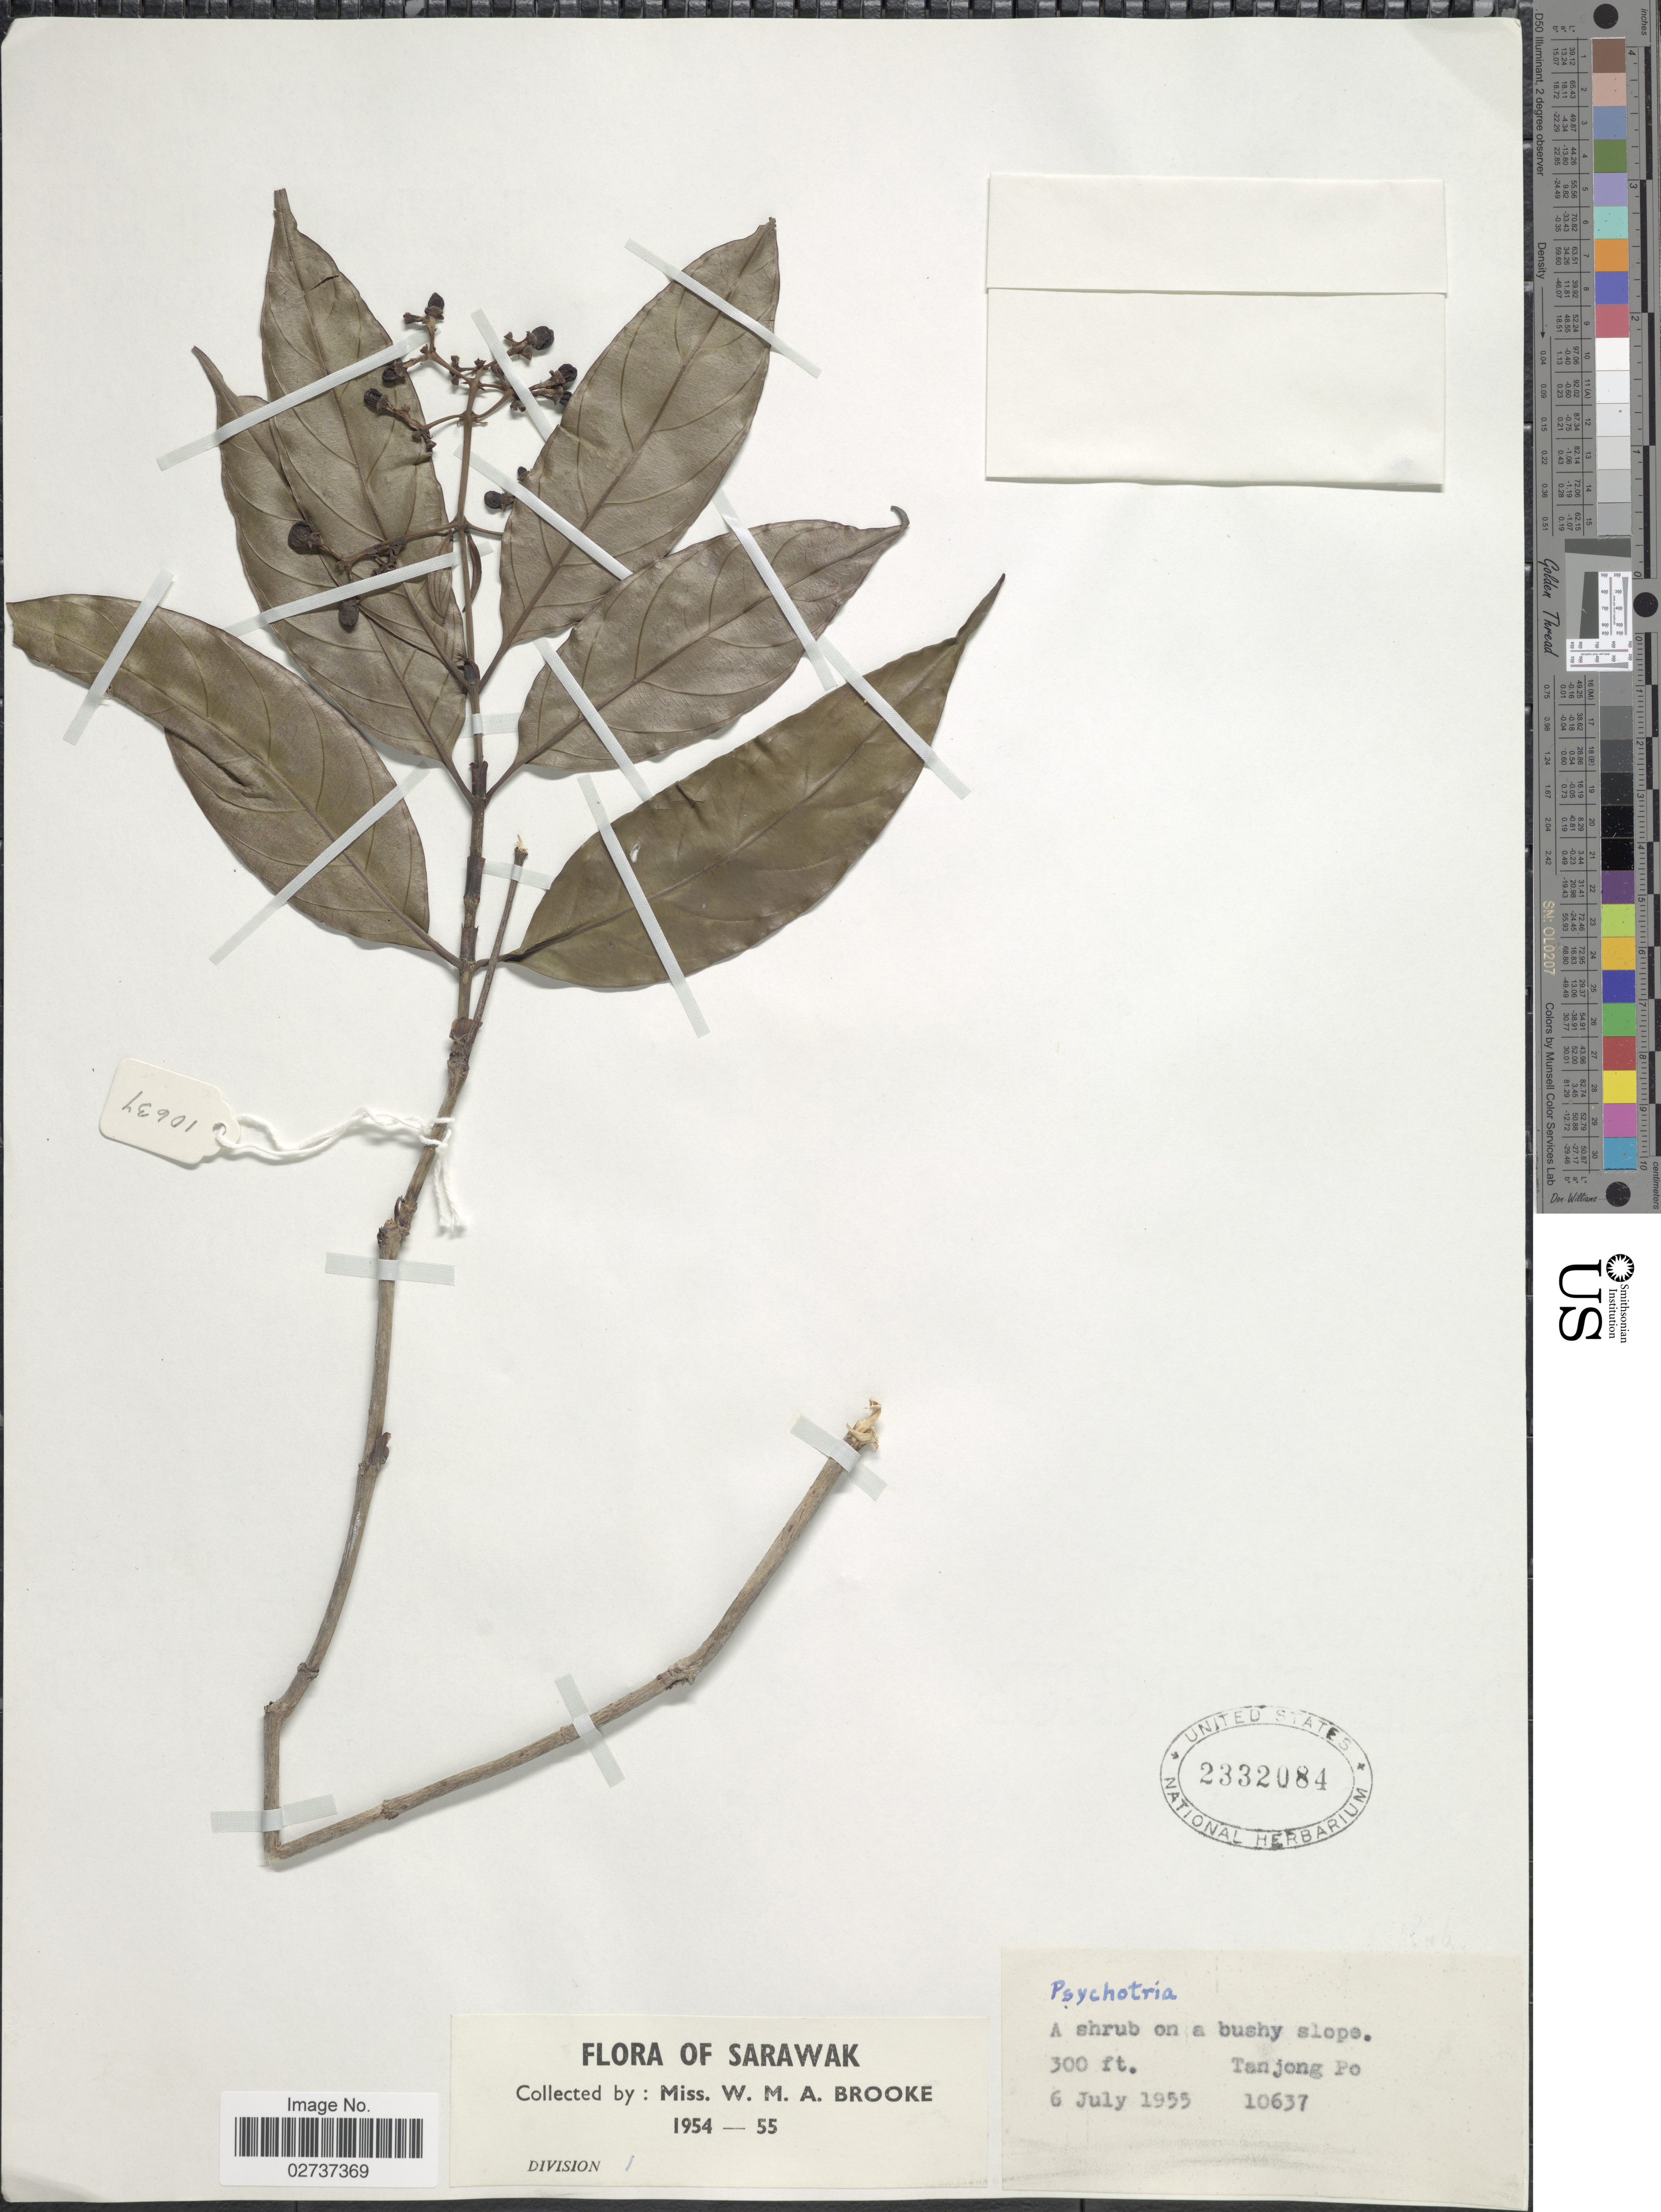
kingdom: Plantae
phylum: Tracheophyta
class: Magnoliopsida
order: Gentianales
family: Rubiaceae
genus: Psychotria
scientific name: Psychotria sp.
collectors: W. Brooke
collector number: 10637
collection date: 1955-07-06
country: Malaysia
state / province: Sarawak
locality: Tanjong Po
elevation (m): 91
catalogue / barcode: US 2332084